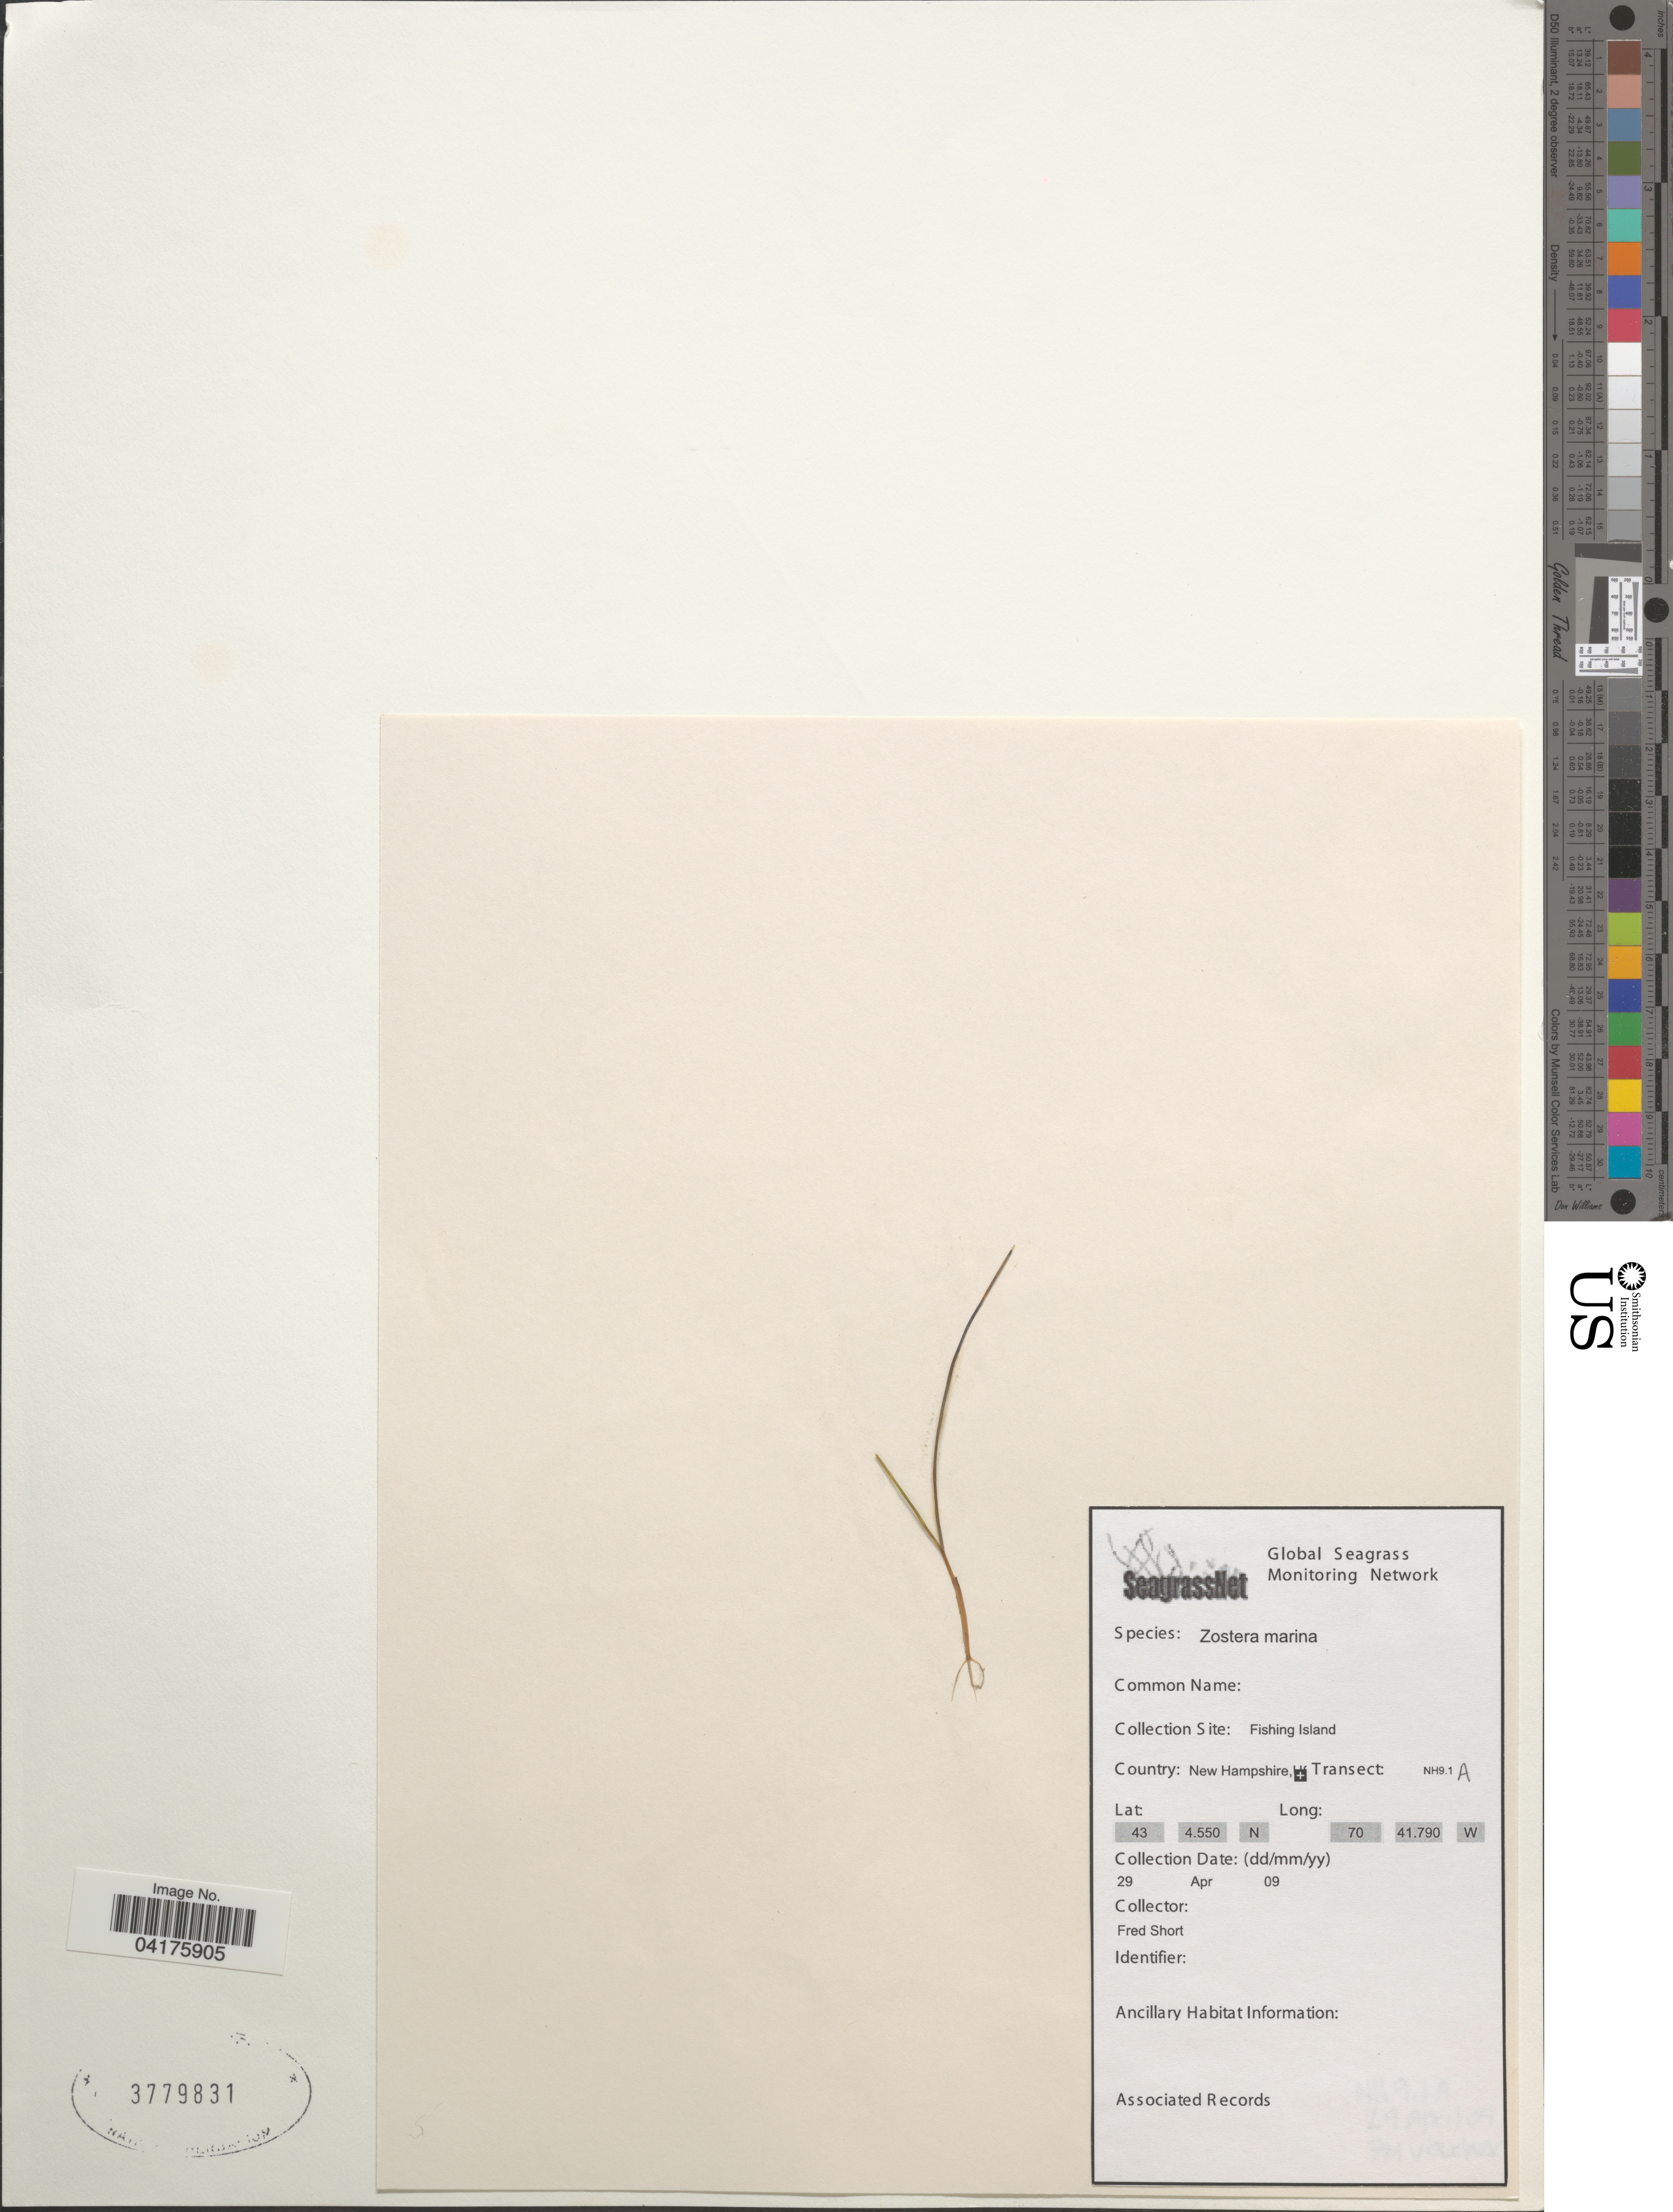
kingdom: Plantae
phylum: Tracheophyta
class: Liliopsida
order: Alismatales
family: Zosteraceae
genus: Zostera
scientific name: Zostera marina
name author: L.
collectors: F. Short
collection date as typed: Transcribed d/m/y: 29/4/9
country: United States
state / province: New Hampshire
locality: Fishing Island.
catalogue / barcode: US 3779831